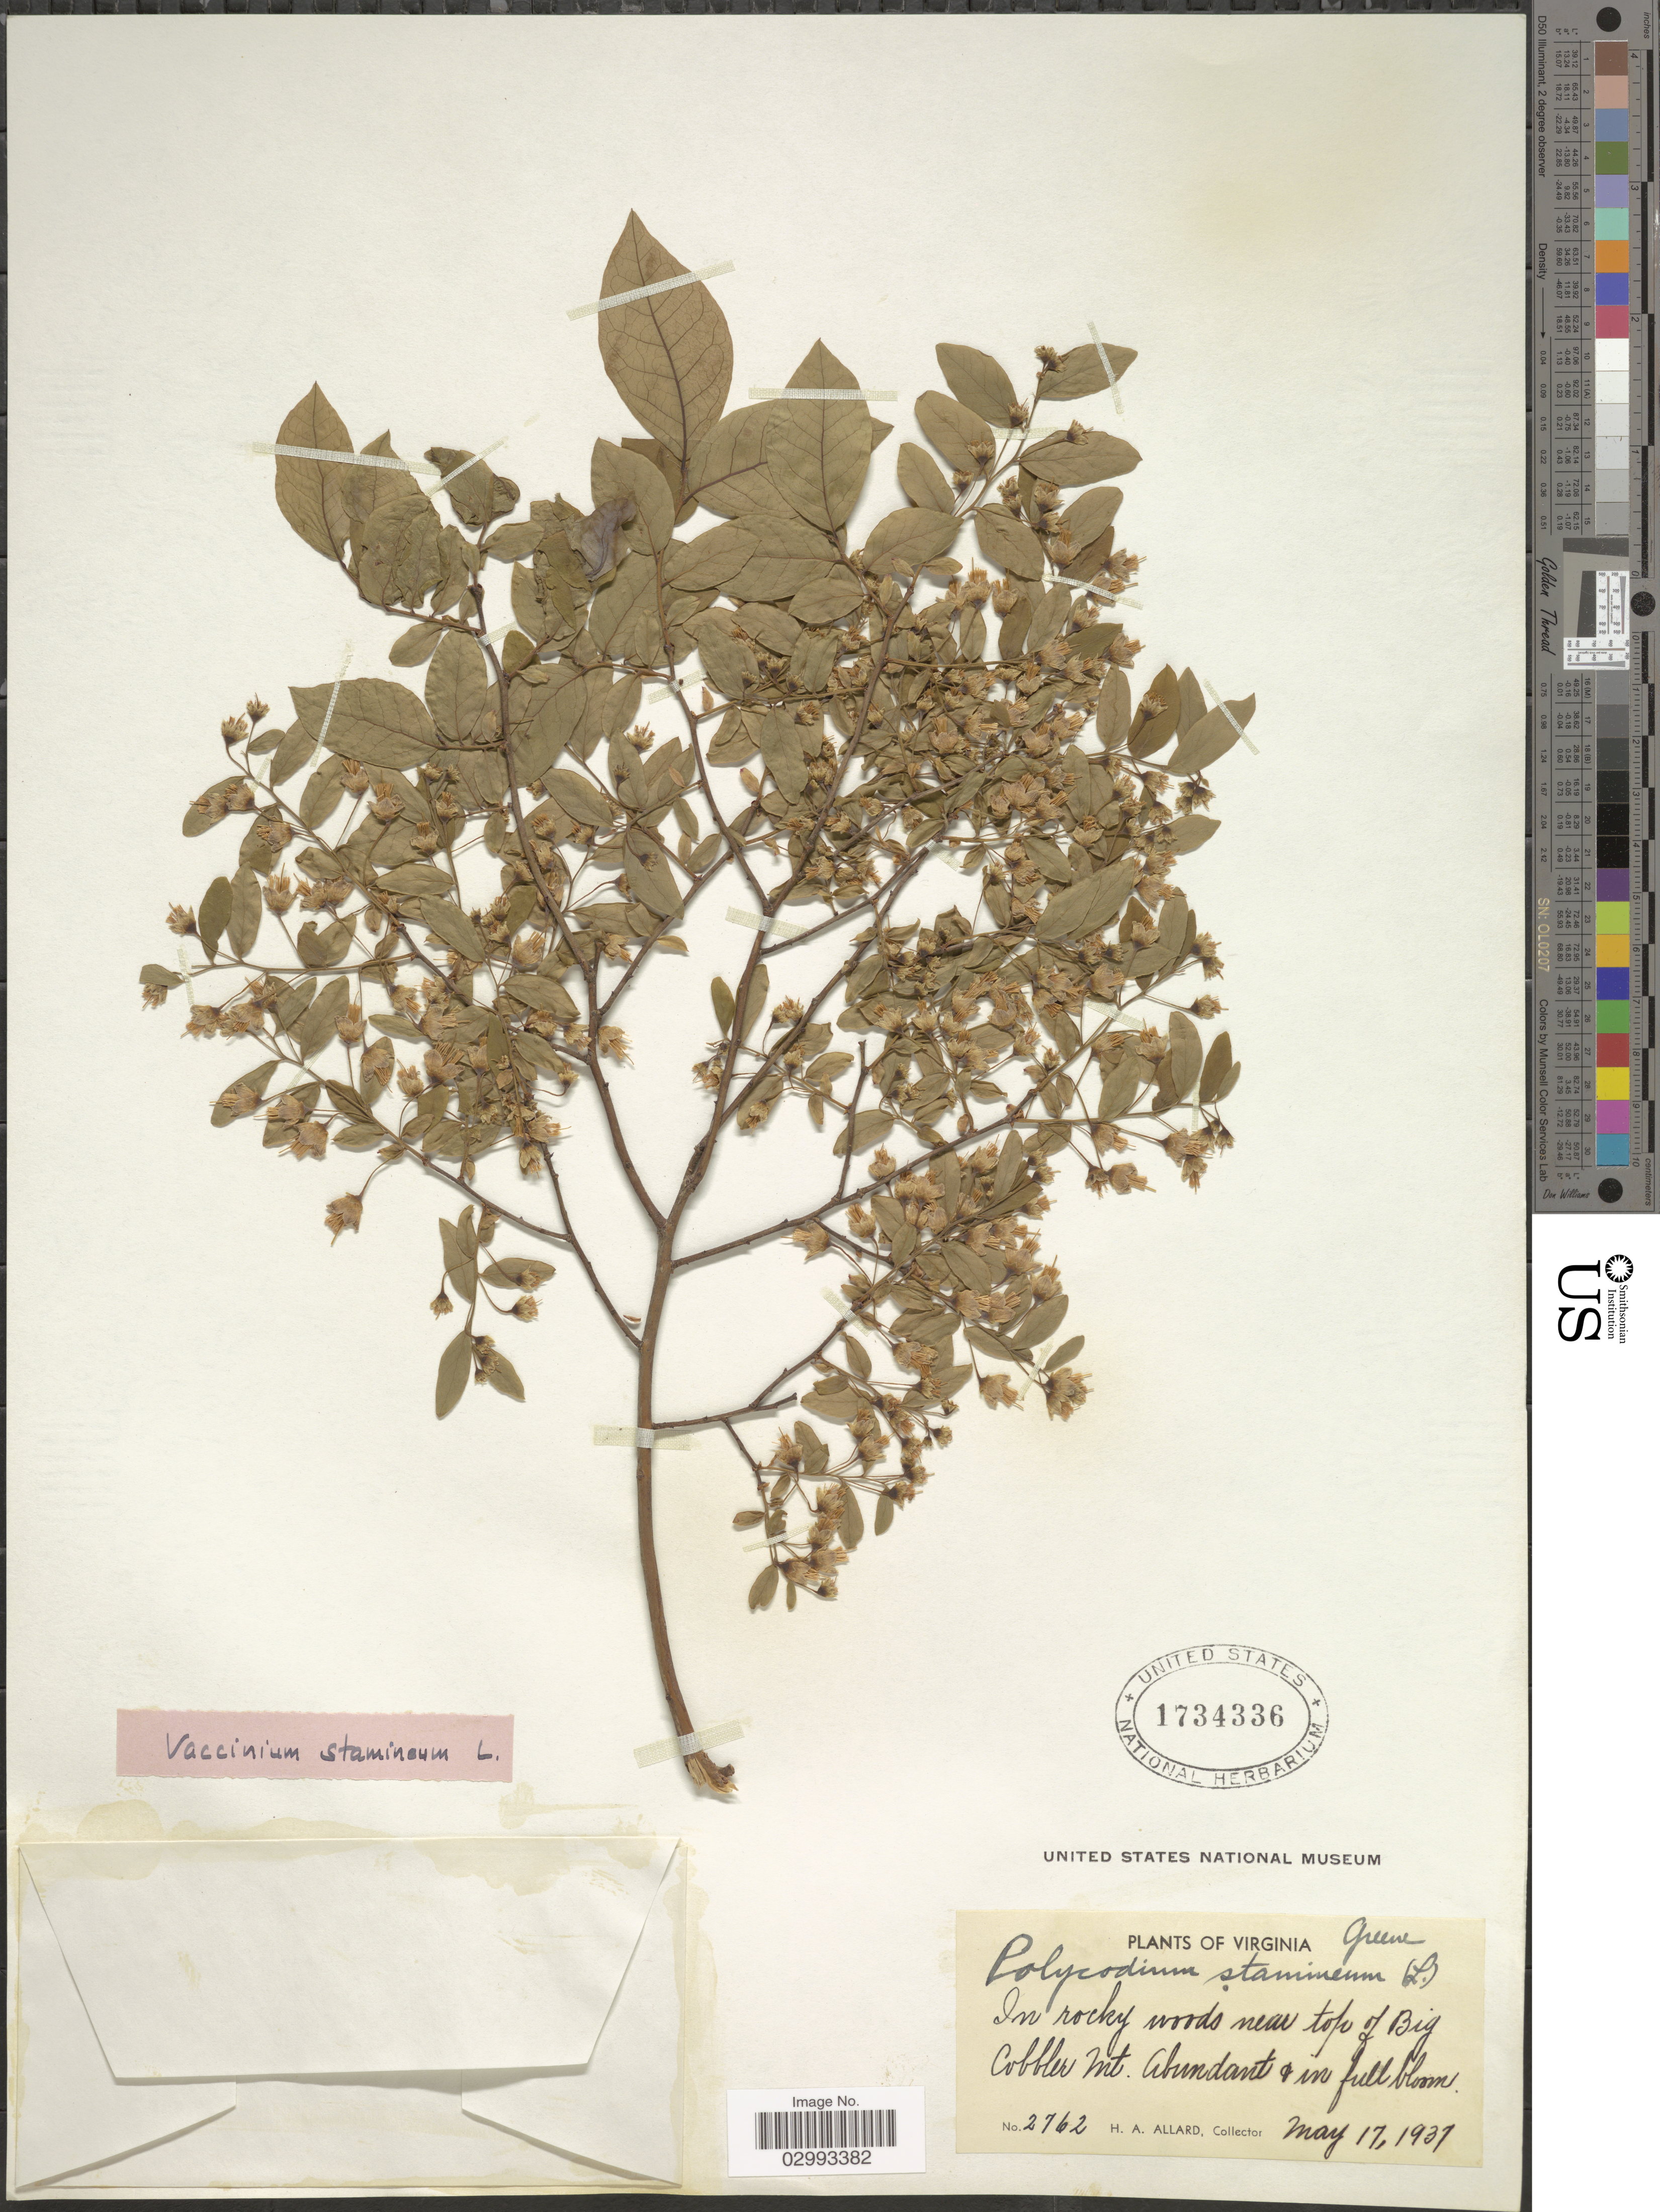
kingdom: Plantae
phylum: Tracheophyta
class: Magnoliopsida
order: Ericales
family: Ericaceae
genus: Polycodium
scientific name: Polycodium stamineum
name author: (L.) Greene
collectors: H. A. Allard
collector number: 2762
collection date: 1937-05-17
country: United States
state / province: Virginia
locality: In rocky woods near top of Big Cobbler Mt.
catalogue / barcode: US 1734336